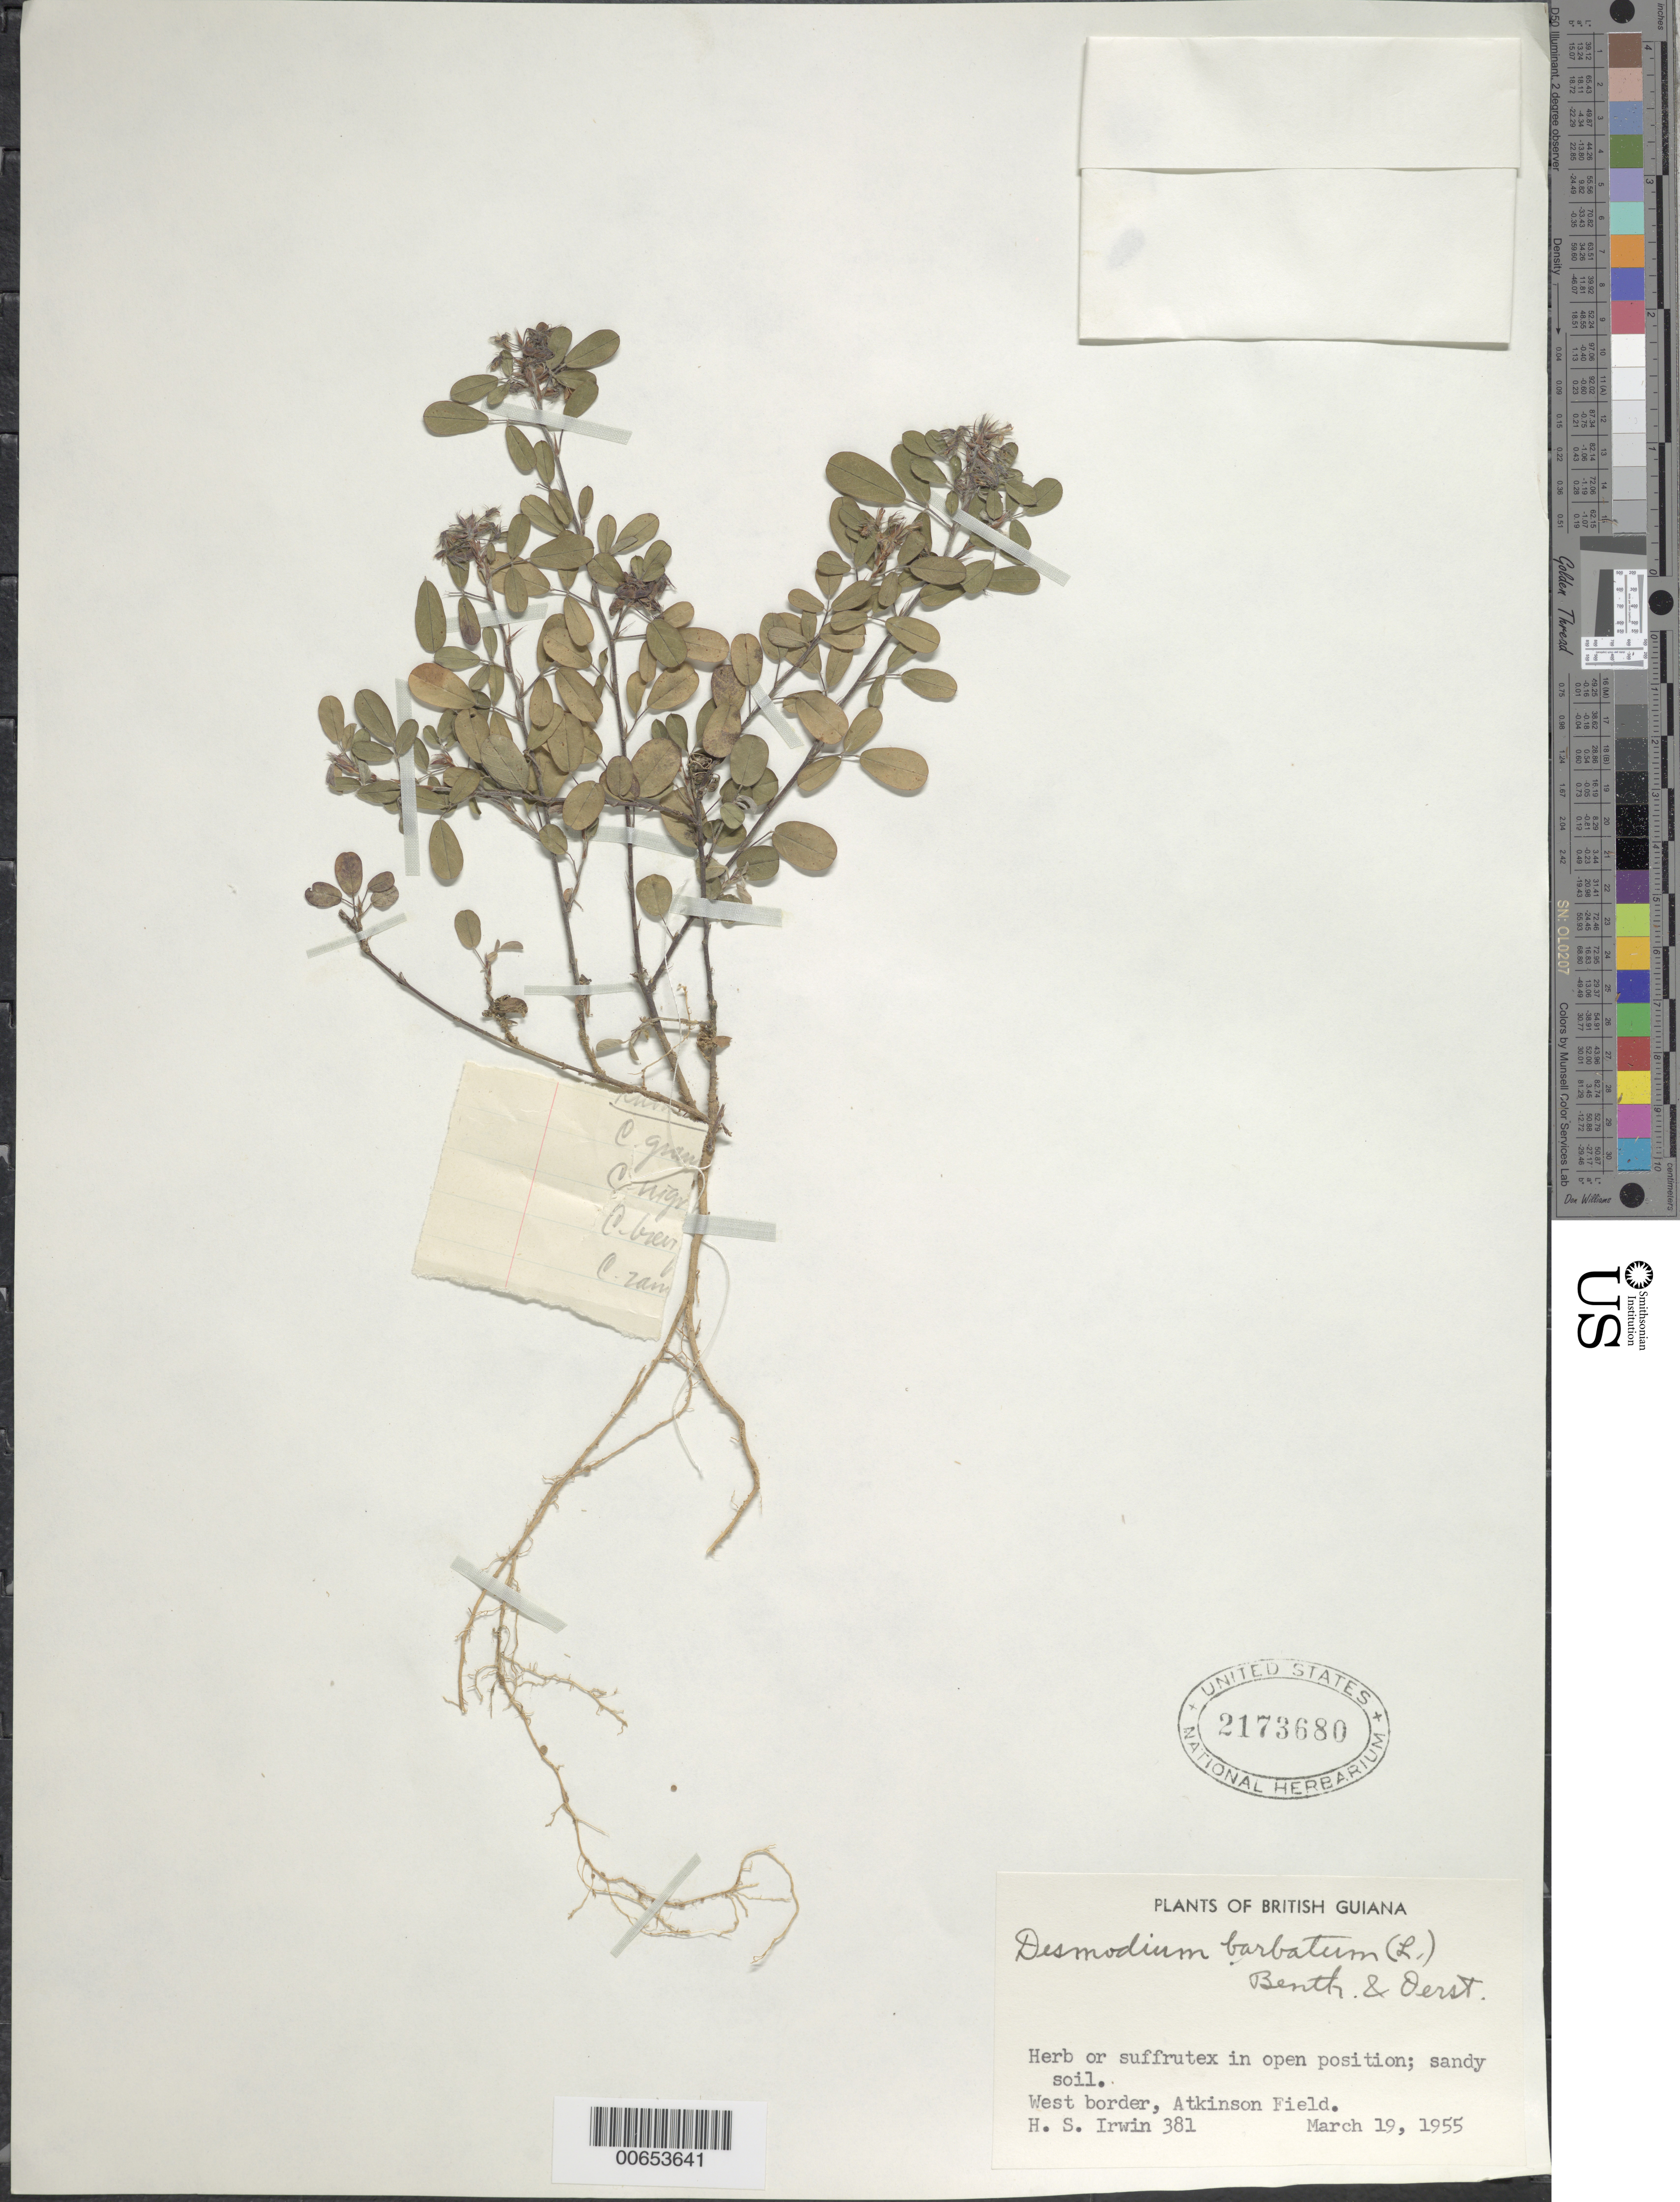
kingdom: Plantae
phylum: Tracheophyta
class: Magnoliopsida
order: Fabales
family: Fabaceae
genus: Grona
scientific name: Grona barbata var. barbata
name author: (L.) H. Ohashi & K. Ohashi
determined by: Strong, Mark T., (BOT), Smithsonian Institution - National Museum of Natural History (UNITED STATES)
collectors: H. Irwin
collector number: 381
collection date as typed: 19-Mar-55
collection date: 1955-03-19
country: Guyana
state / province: Demerara-Mahaica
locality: Atkinson Field, W border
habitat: Sandy soil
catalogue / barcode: US 2173680